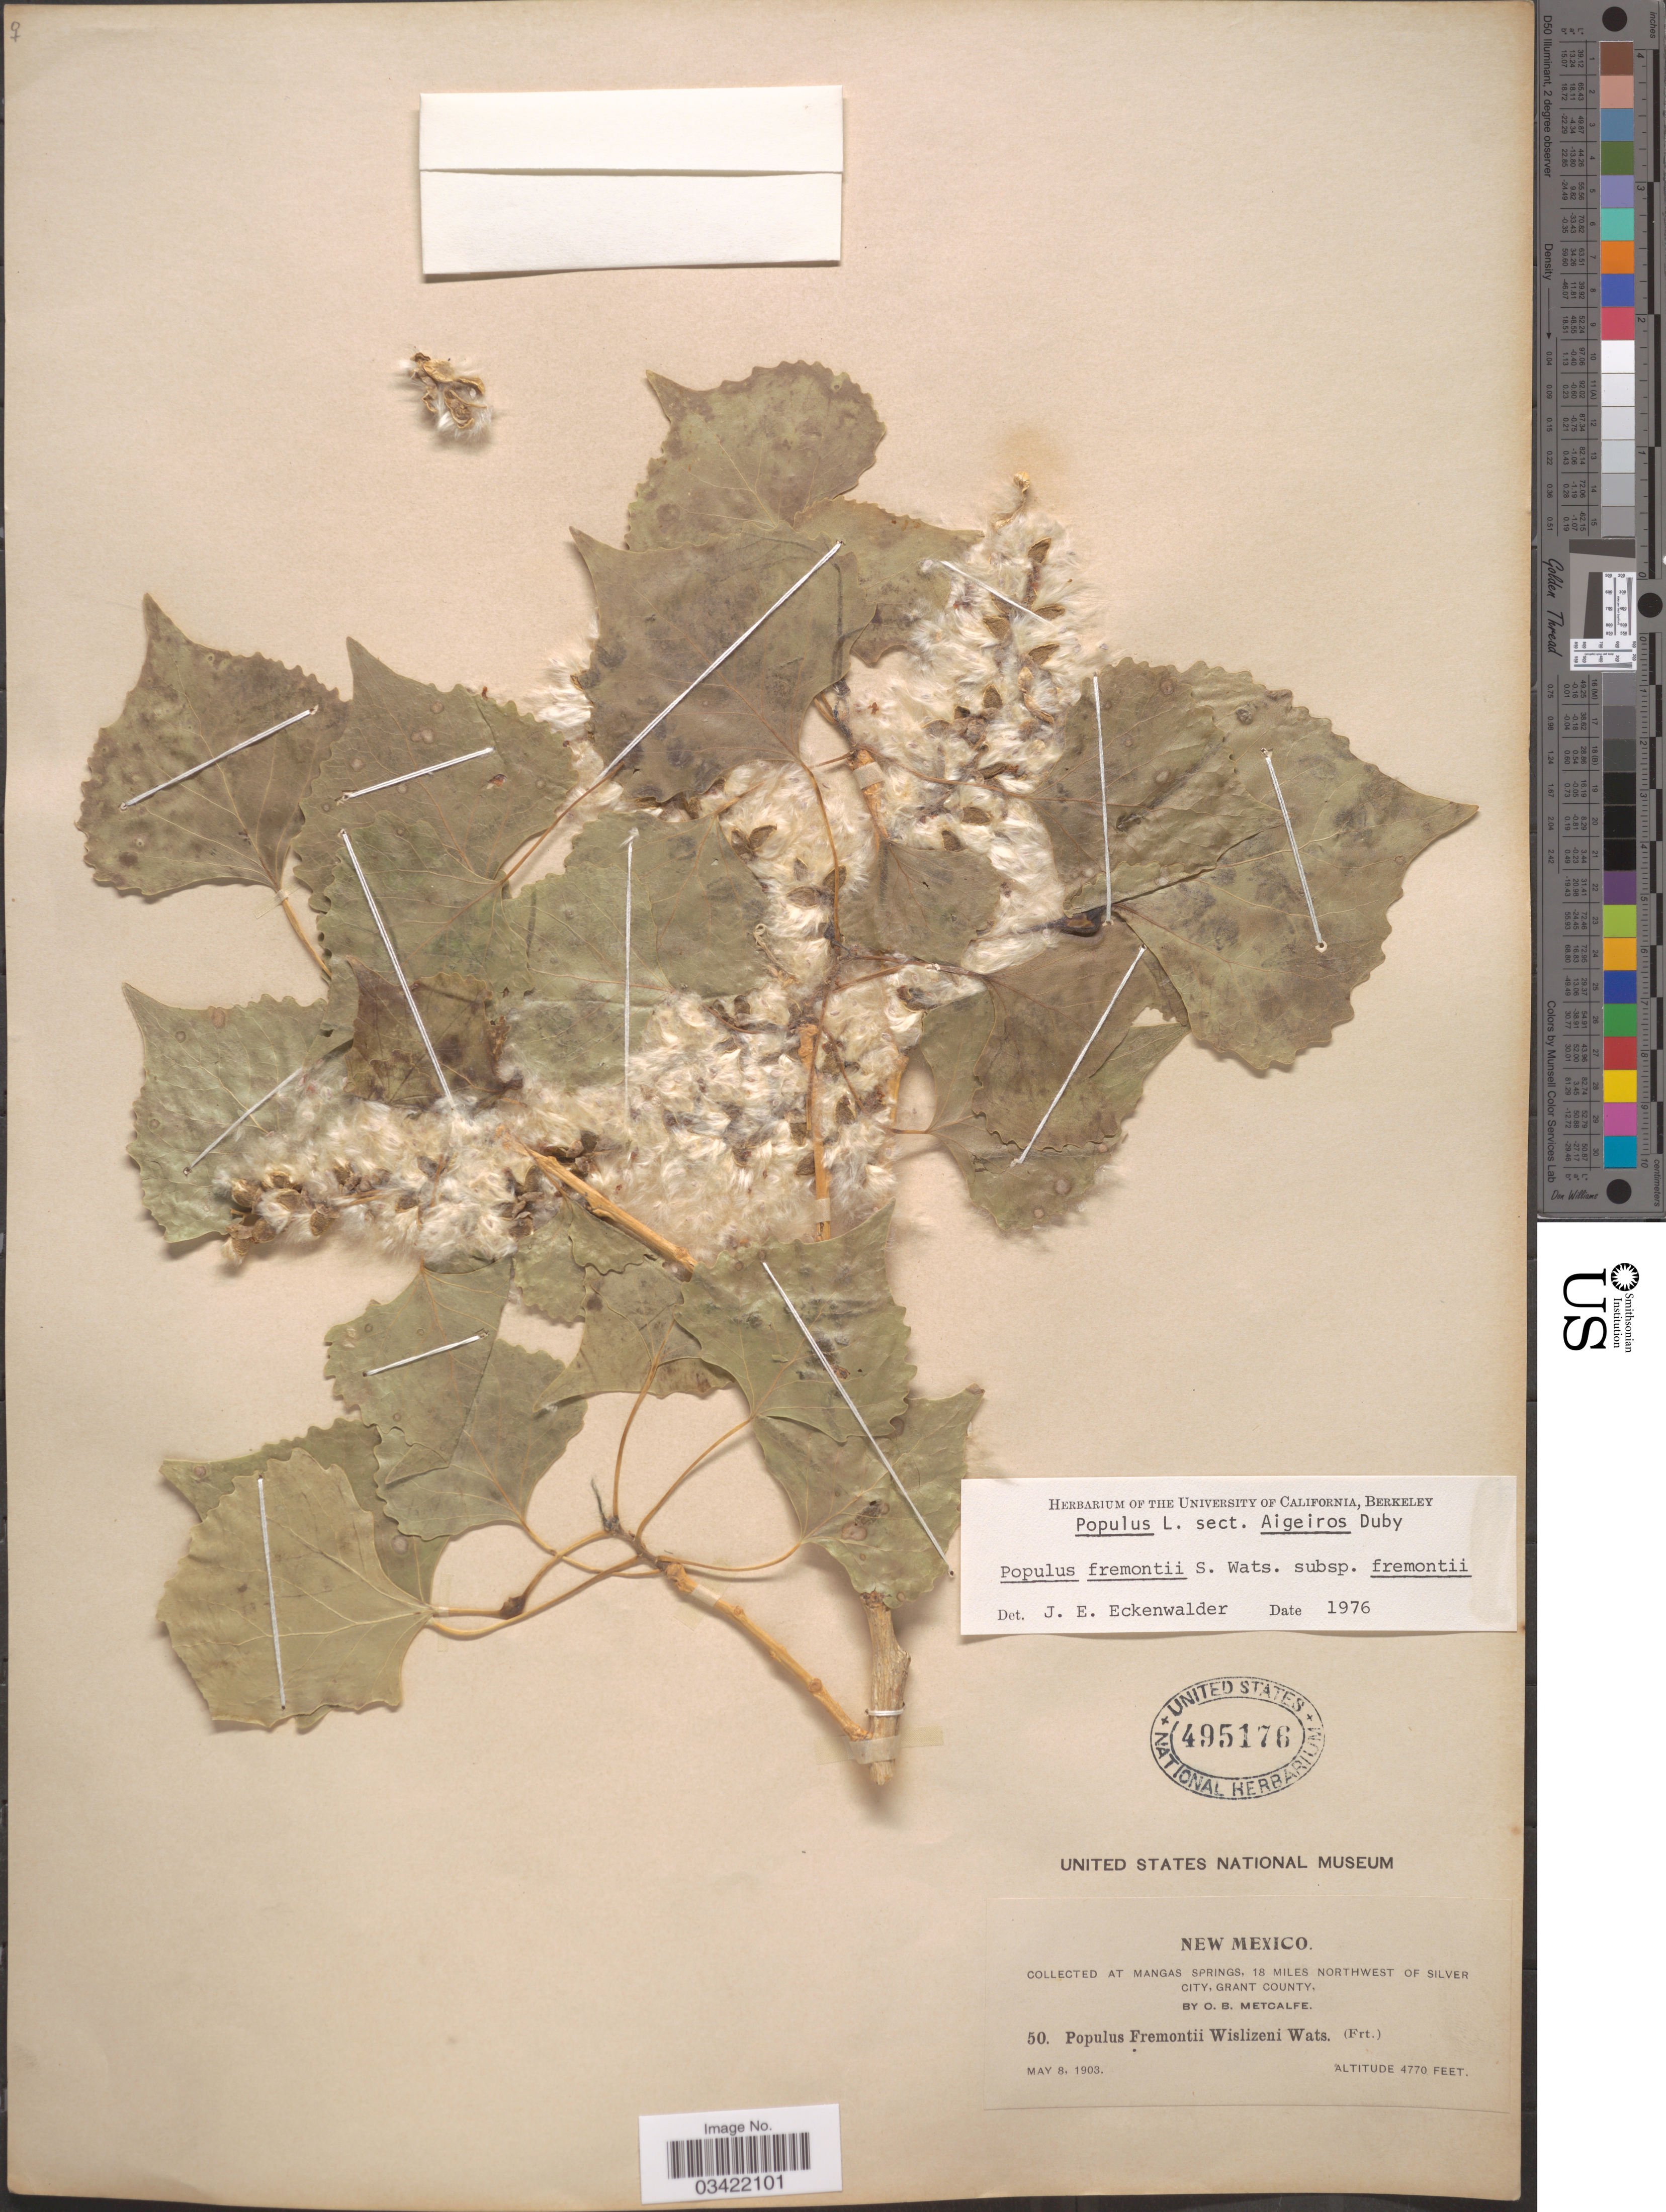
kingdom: Plantae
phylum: Tracheophyta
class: Magnoliopsida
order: Malpighiales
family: Salicaceae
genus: Populus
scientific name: Populus fremontii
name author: S. Watson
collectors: O. B. Metcalfe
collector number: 50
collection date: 1903-05-08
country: United States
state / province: New Mexico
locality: At Mangas Springs, 18 miles northwest of Silver City, Grant County.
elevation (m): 1454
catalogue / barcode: US 495176